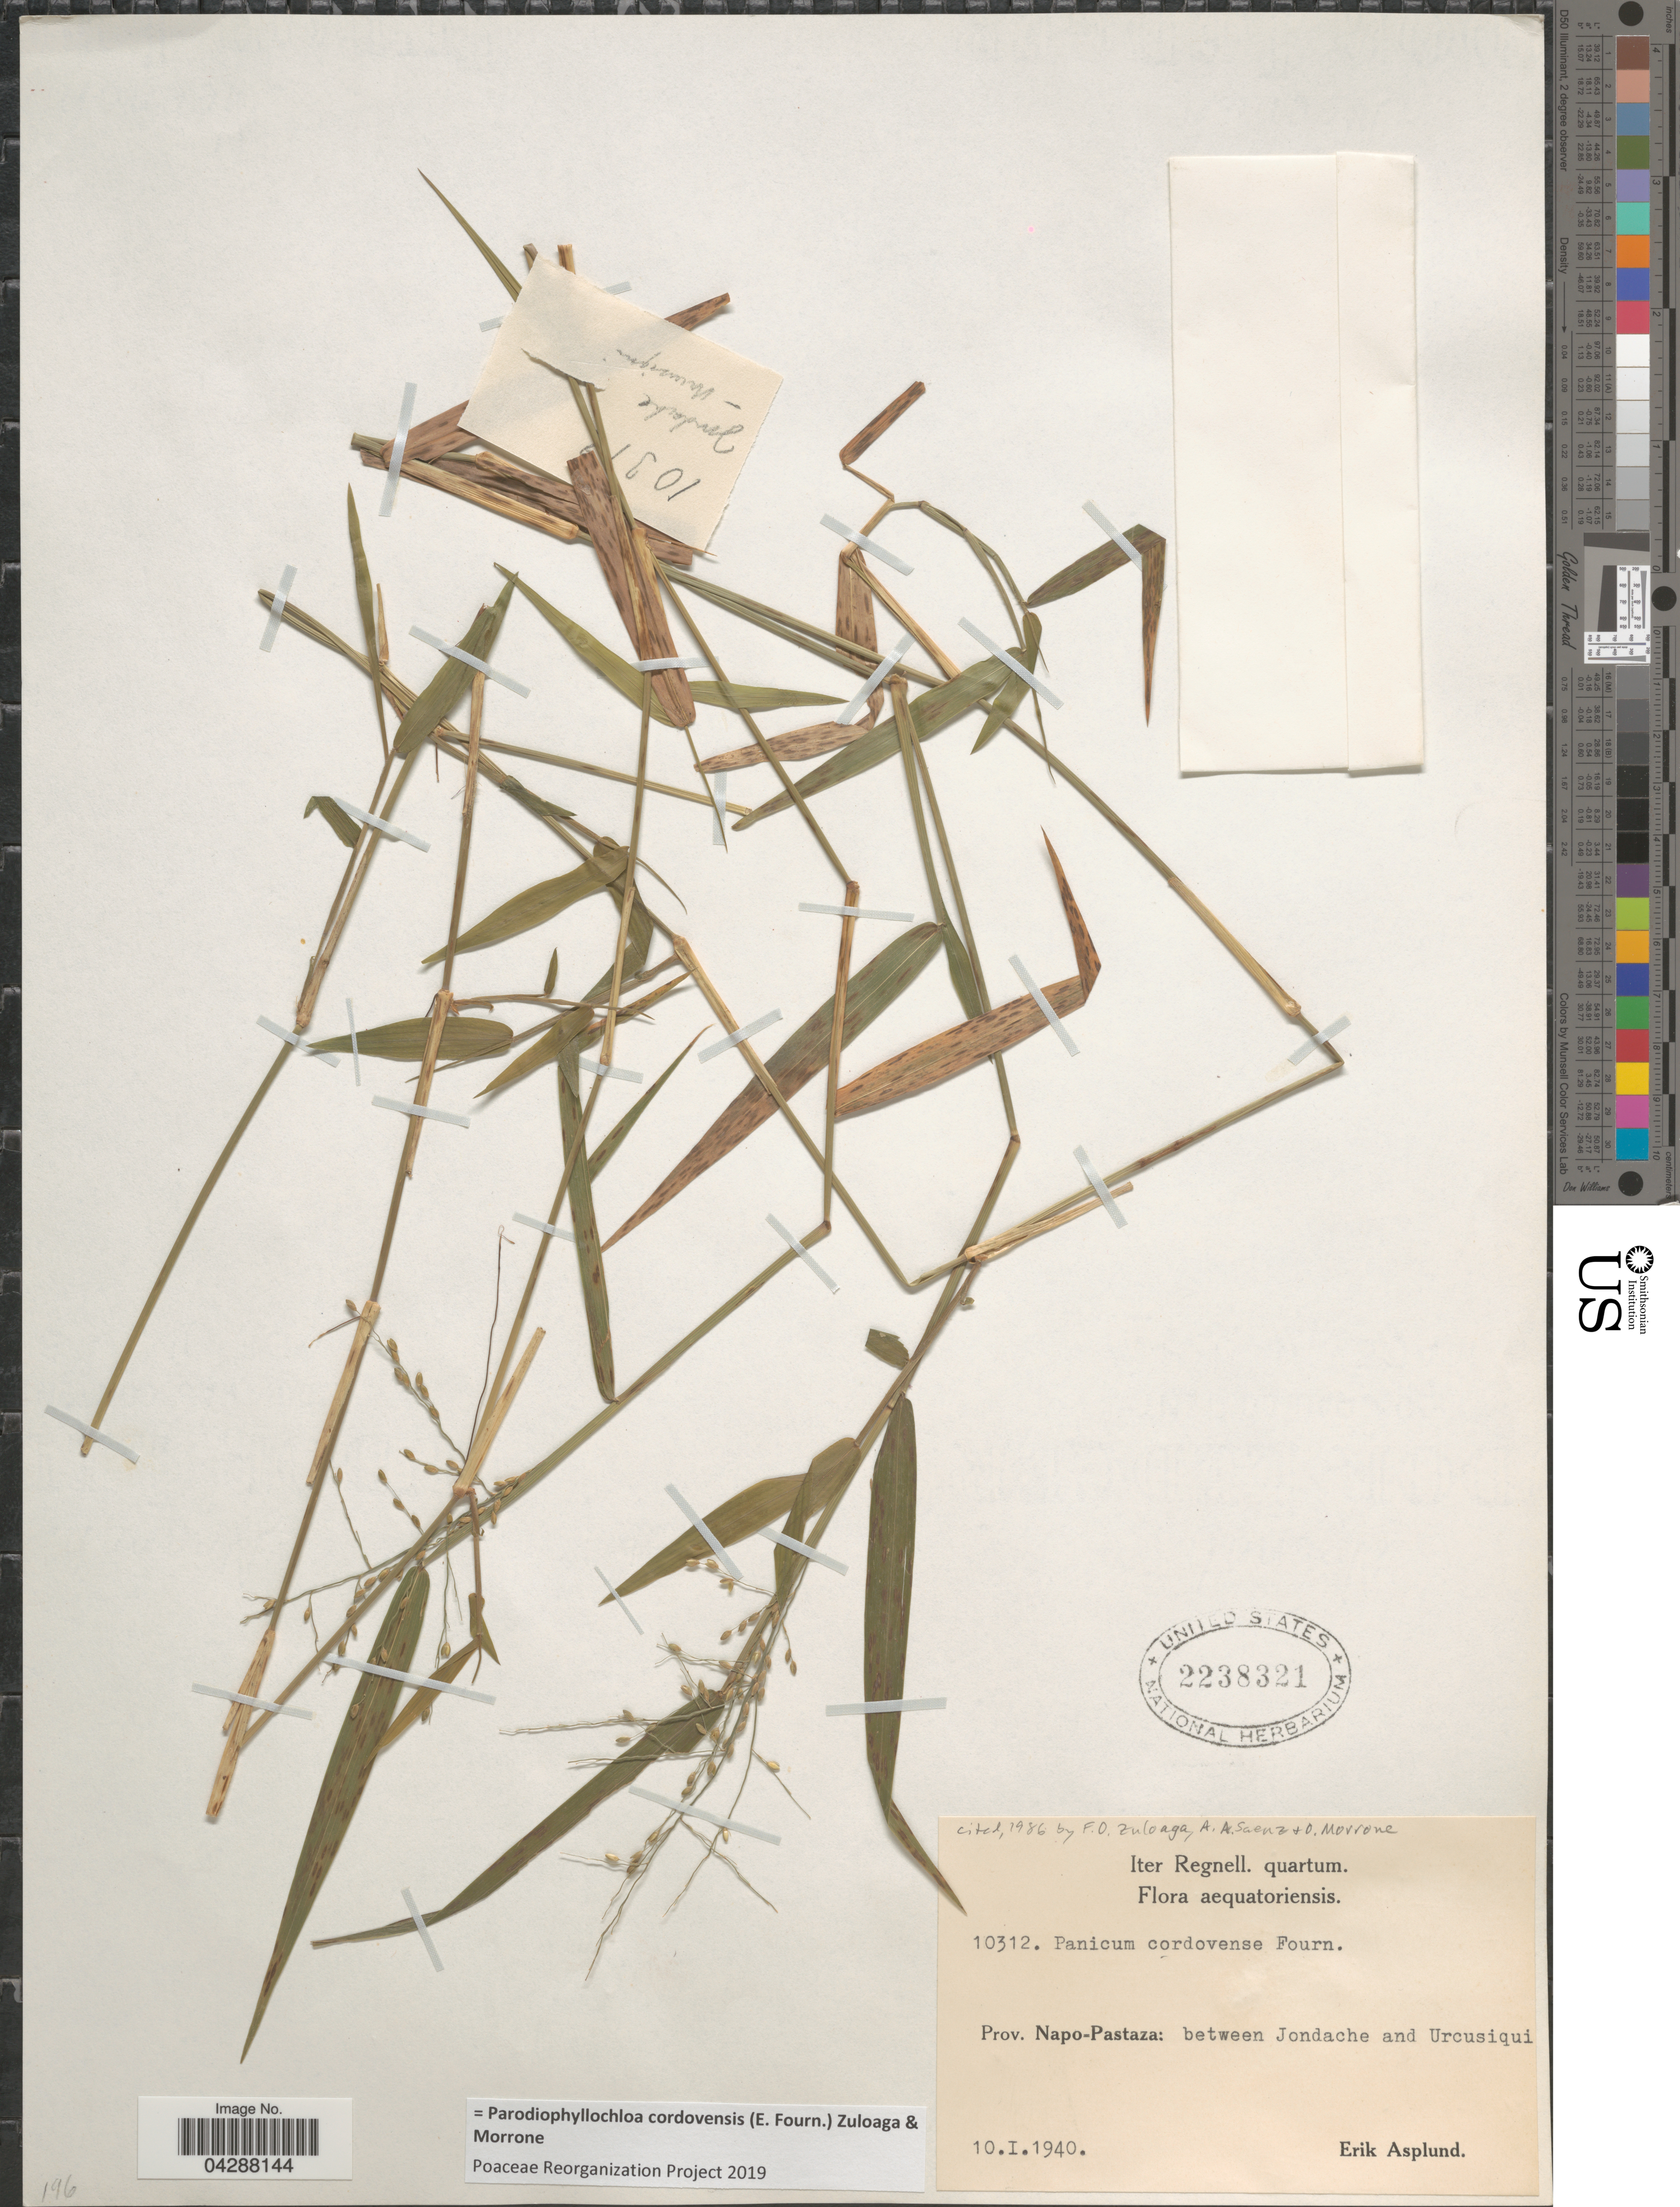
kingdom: Plantae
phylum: Tracheophyta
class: Liliopsida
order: Poales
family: Poaceae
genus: Parodiophyllochloa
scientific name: Parodiophyllochloa cordovensis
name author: (E. Fourn.) Zuloaga & Morrone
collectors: E. Asplund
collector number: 10312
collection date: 1940-01-10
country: Ecuador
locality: Iter Regnell. quartum. Prov. Napo-Pastaza: between Jondache and Urcusiqui.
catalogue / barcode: US 2238321